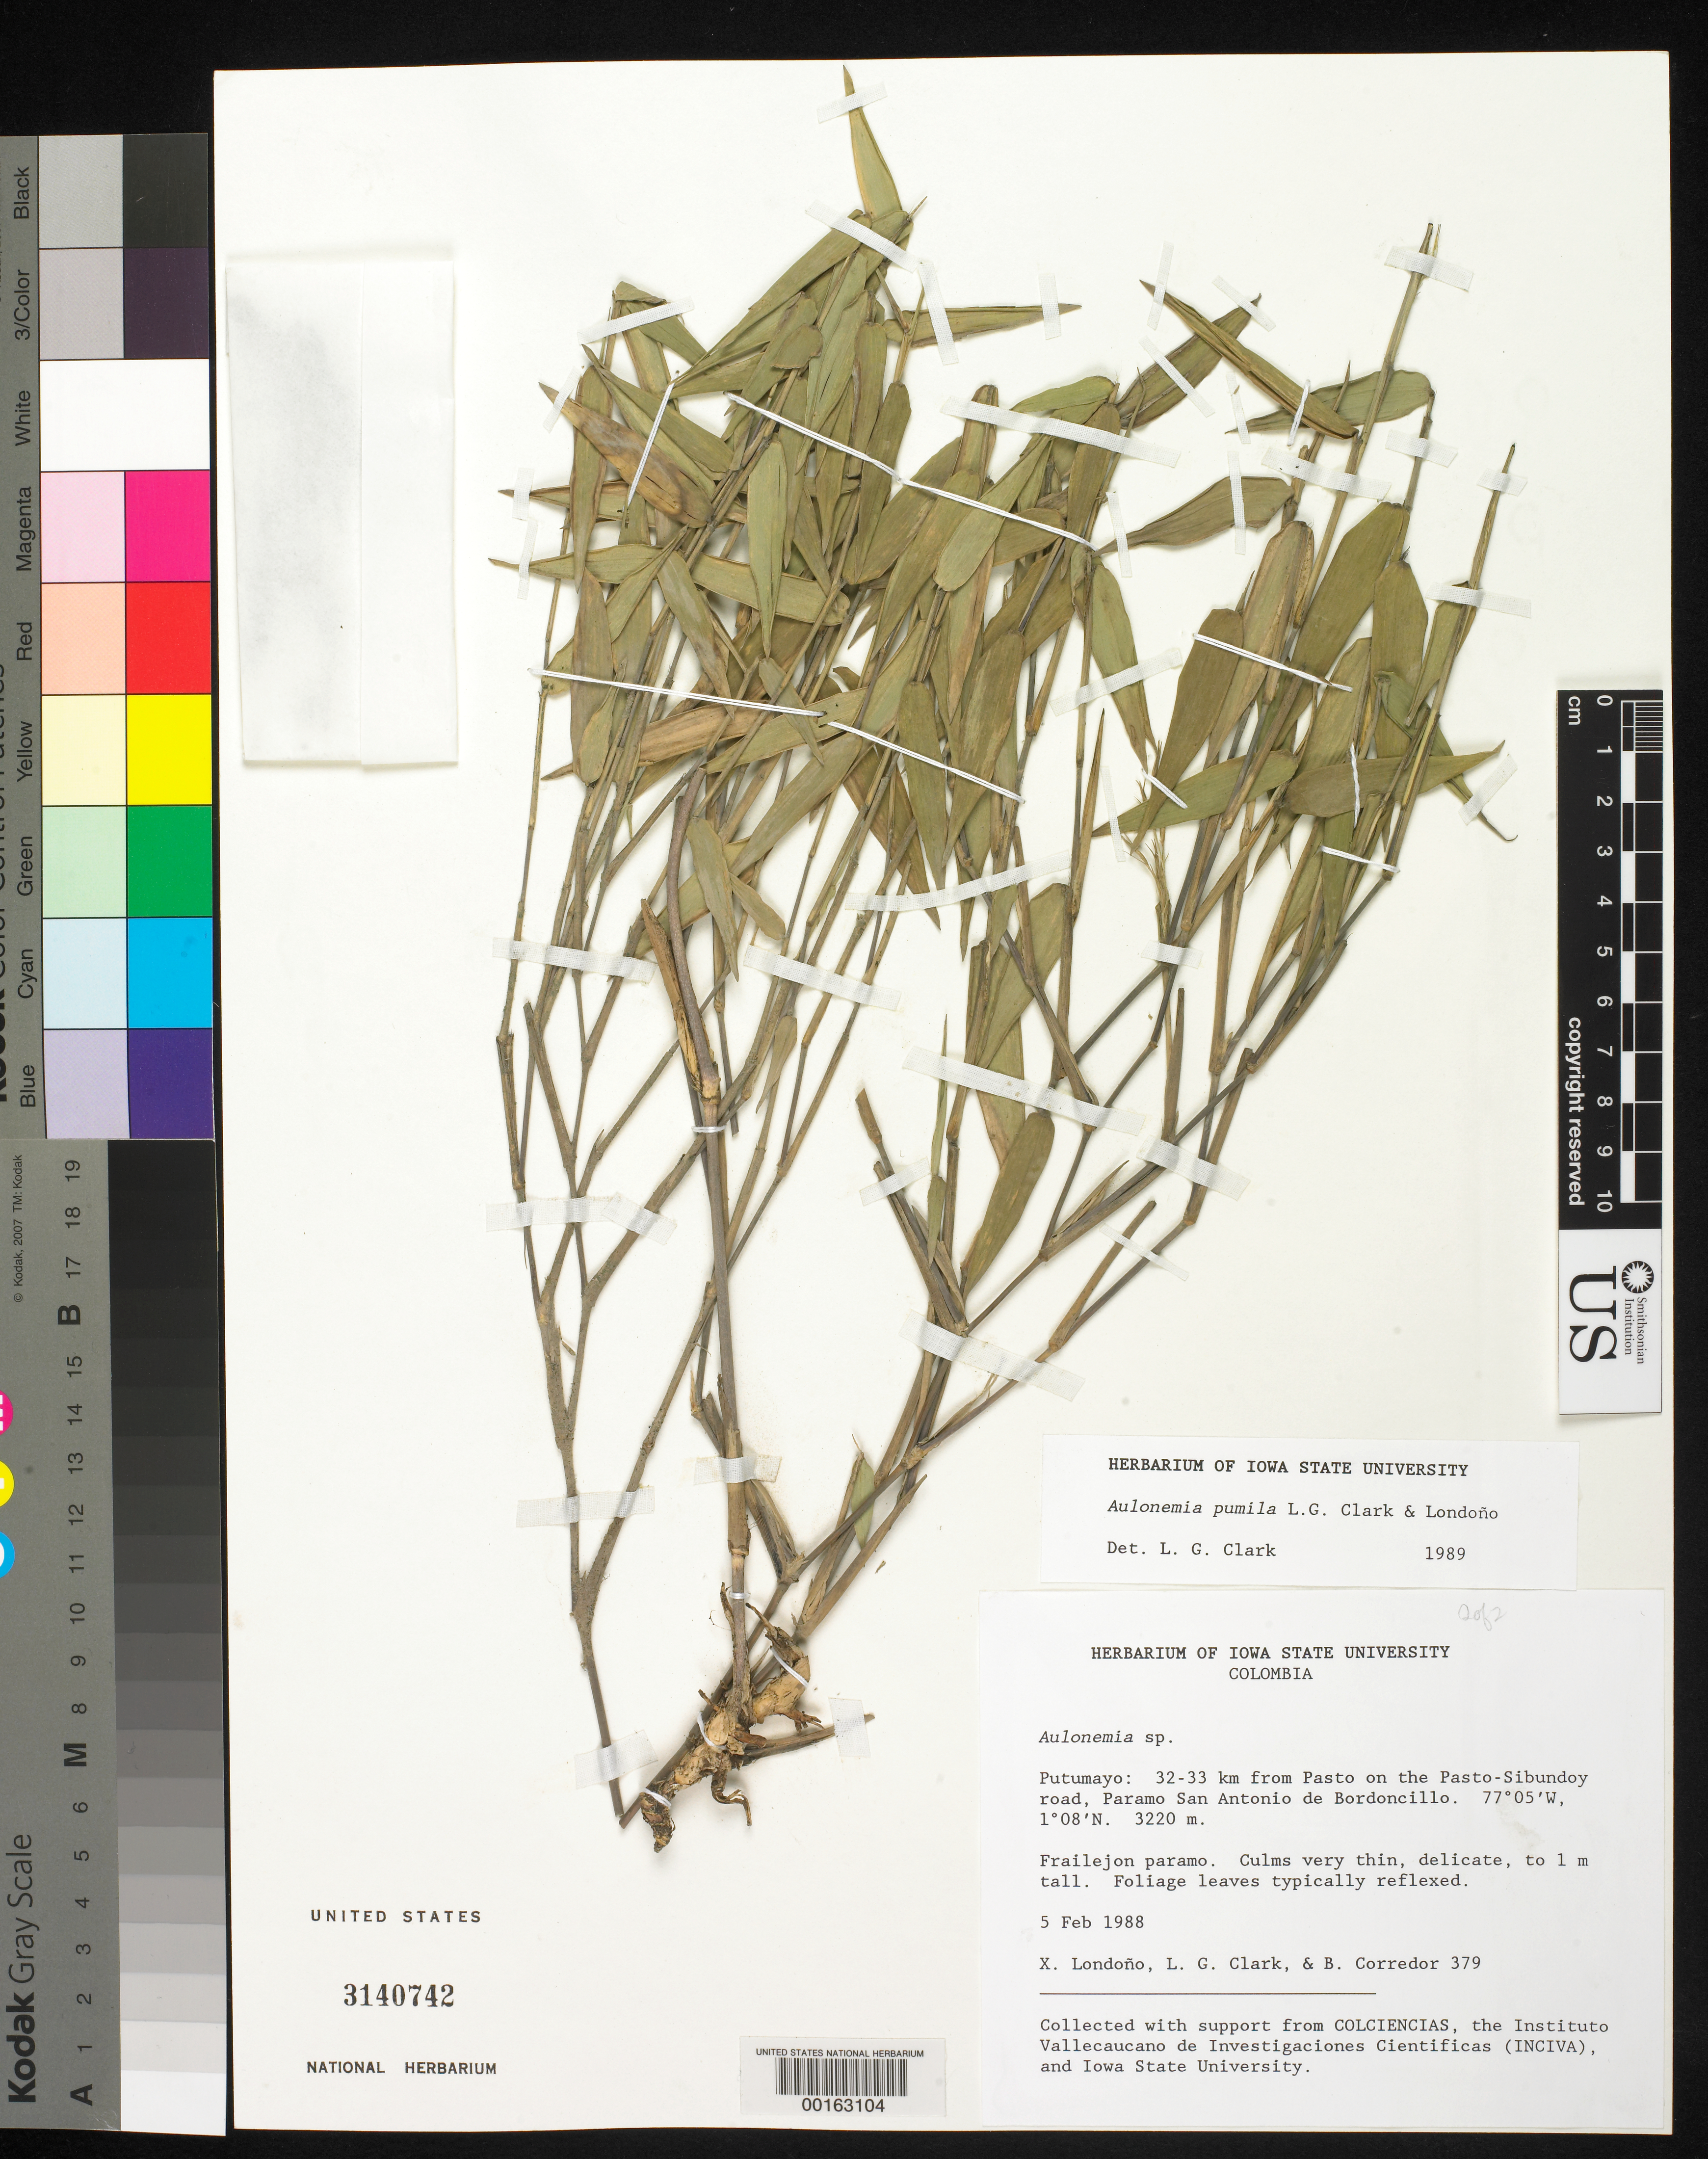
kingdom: Plantae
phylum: Tracheophyta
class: Liliopsida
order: Poales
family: Poaceae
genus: Aulonemia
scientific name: Aulonemia pumila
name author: L.G. Clark & Londoño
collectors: X. Londoño & L. G. Clark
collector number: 379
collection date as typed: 05 Mar 1988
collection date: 1988-03-05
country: Colombia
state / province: Putumayo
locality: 32-33 km from Pasto on the Pasto-Sibundoy road, Paramo San Antonia de Bordoncillo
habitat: Frailejon paramo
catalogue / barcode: US 3140742